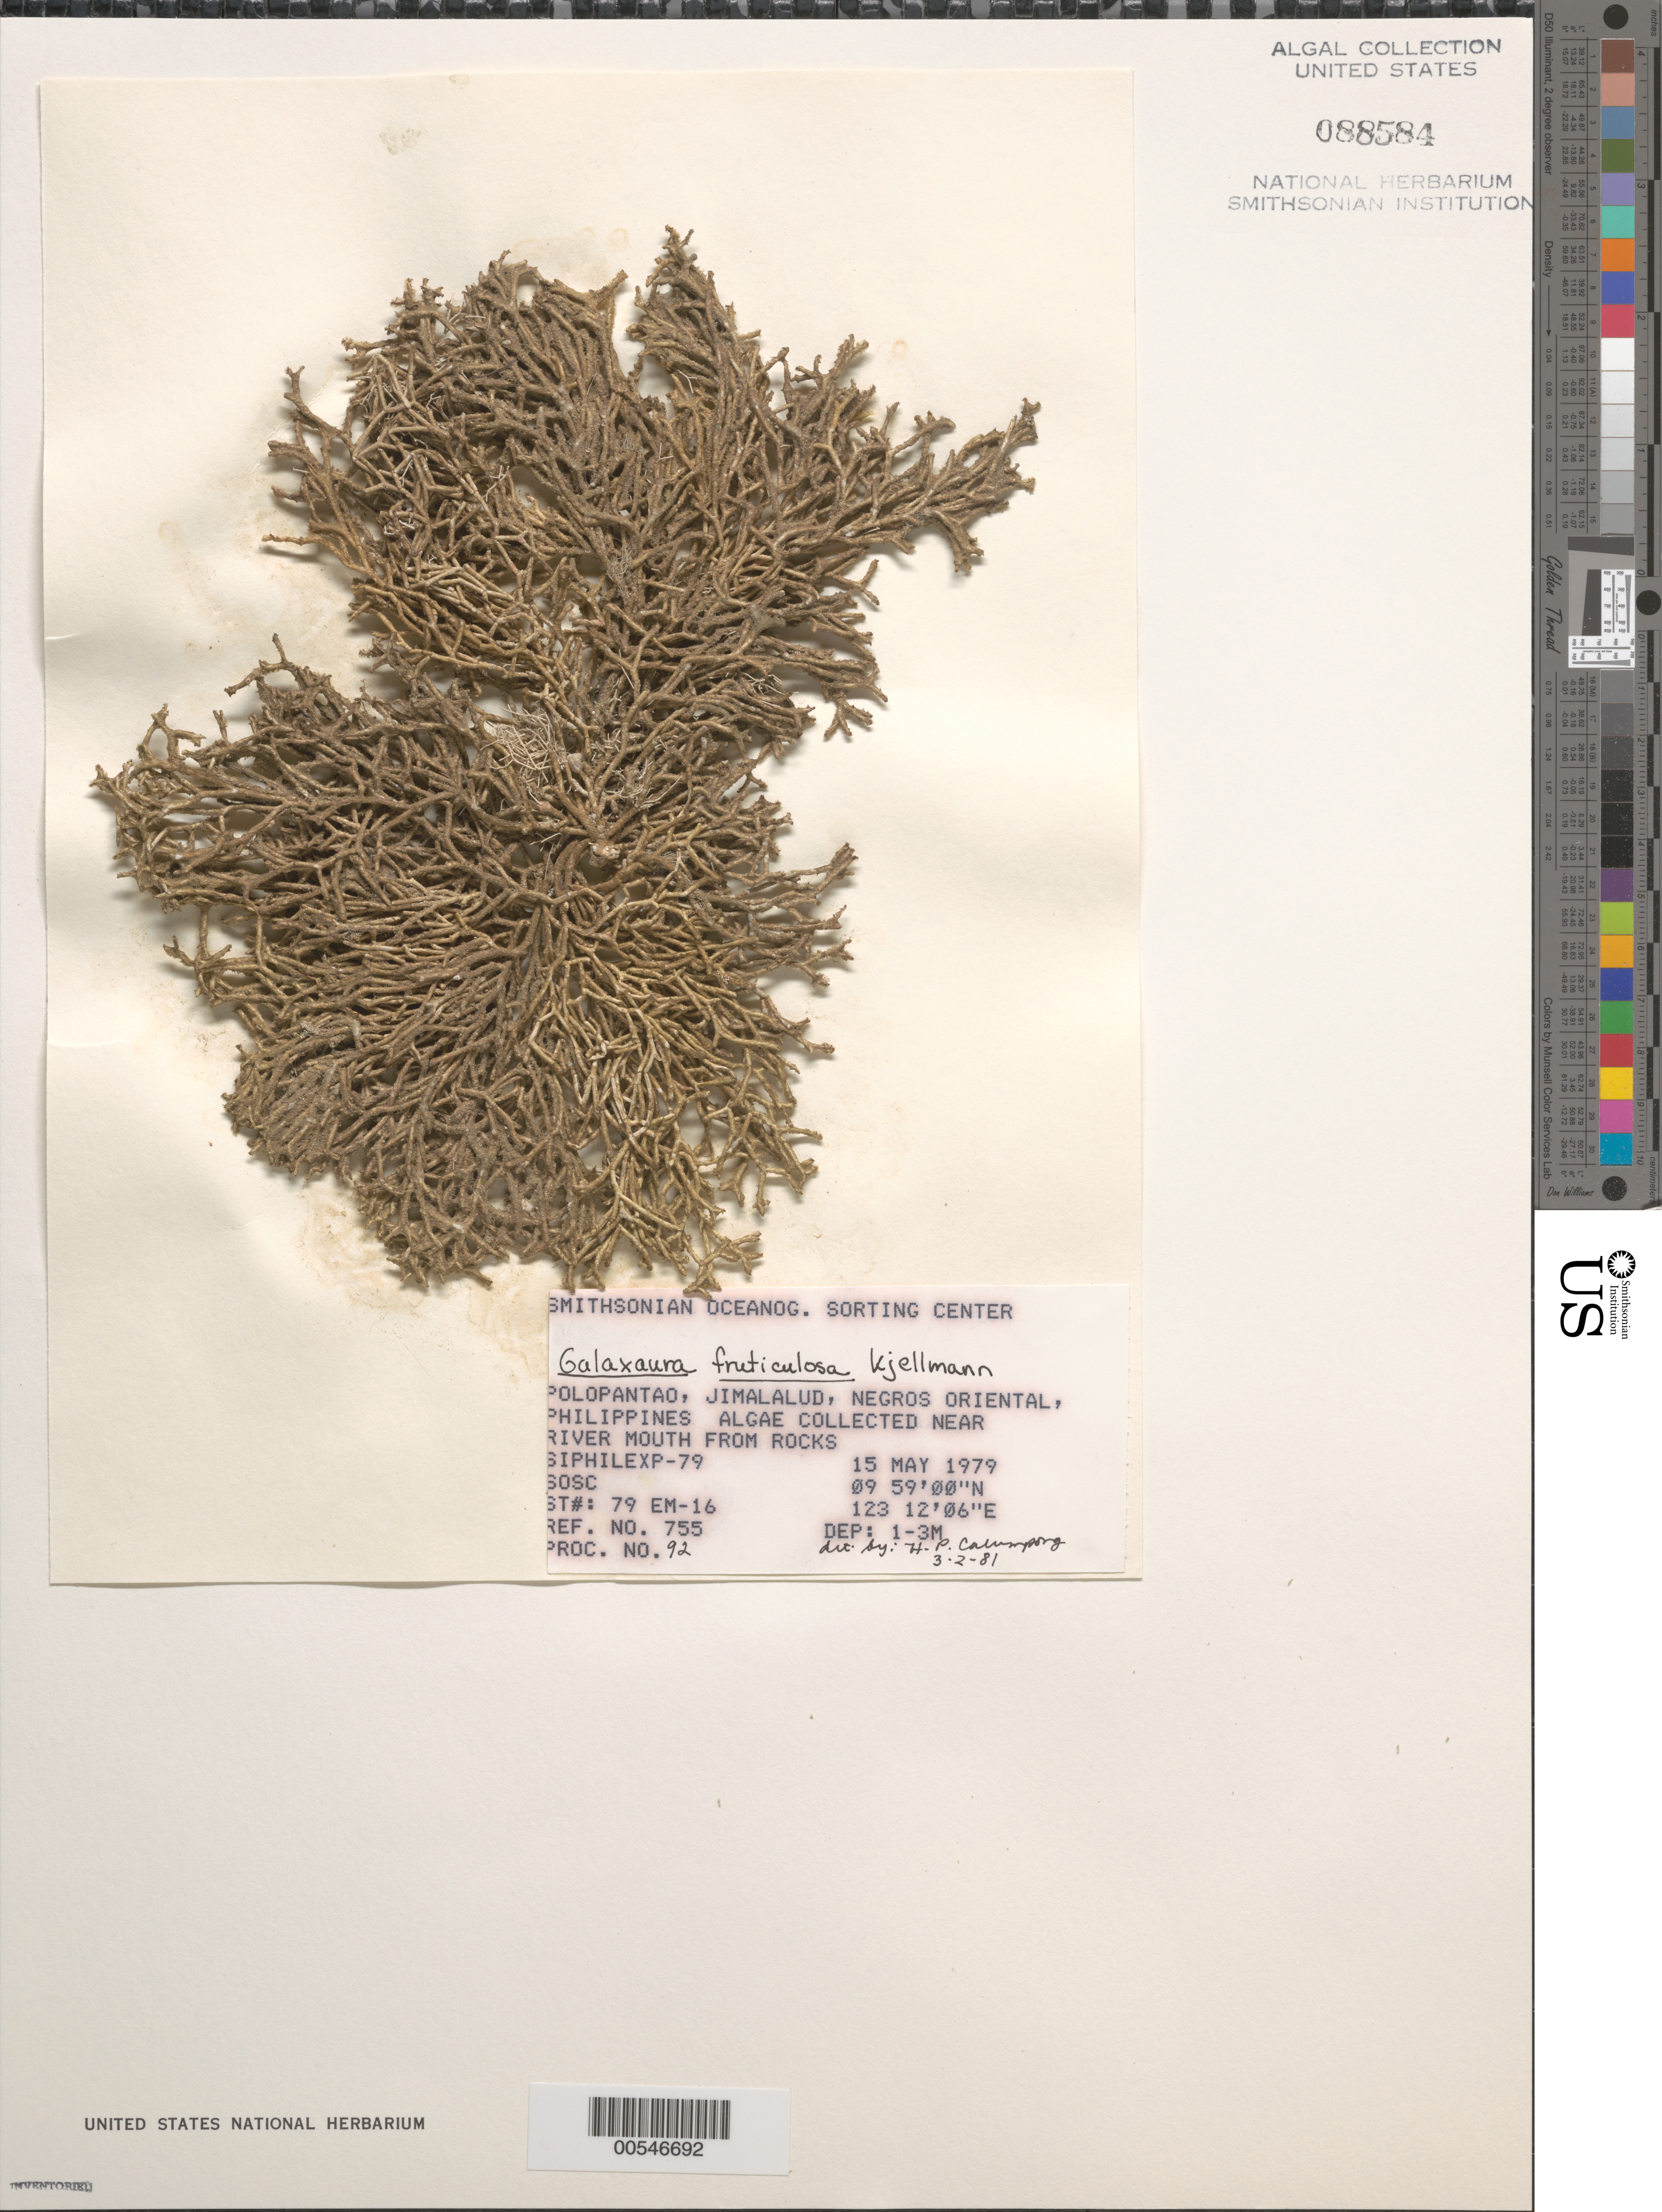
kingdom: Plantae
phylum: Rhodophyta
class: Florideophyceae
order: Nemaliales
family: Galaxauraceae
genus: Galaxaura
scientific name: Galaxaura rugosa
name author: (Ellis & Sol.) J.V.Lamouroux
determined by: Algae name updating Project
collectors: SOSC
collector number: Station 79 Em-16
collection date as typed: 15 May 1979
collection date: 1979-05-15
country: Philippines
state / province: Central Visayas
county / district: Negros Oriental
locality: Polopantao, jimalalud, negros oriental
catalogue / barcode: US 88584